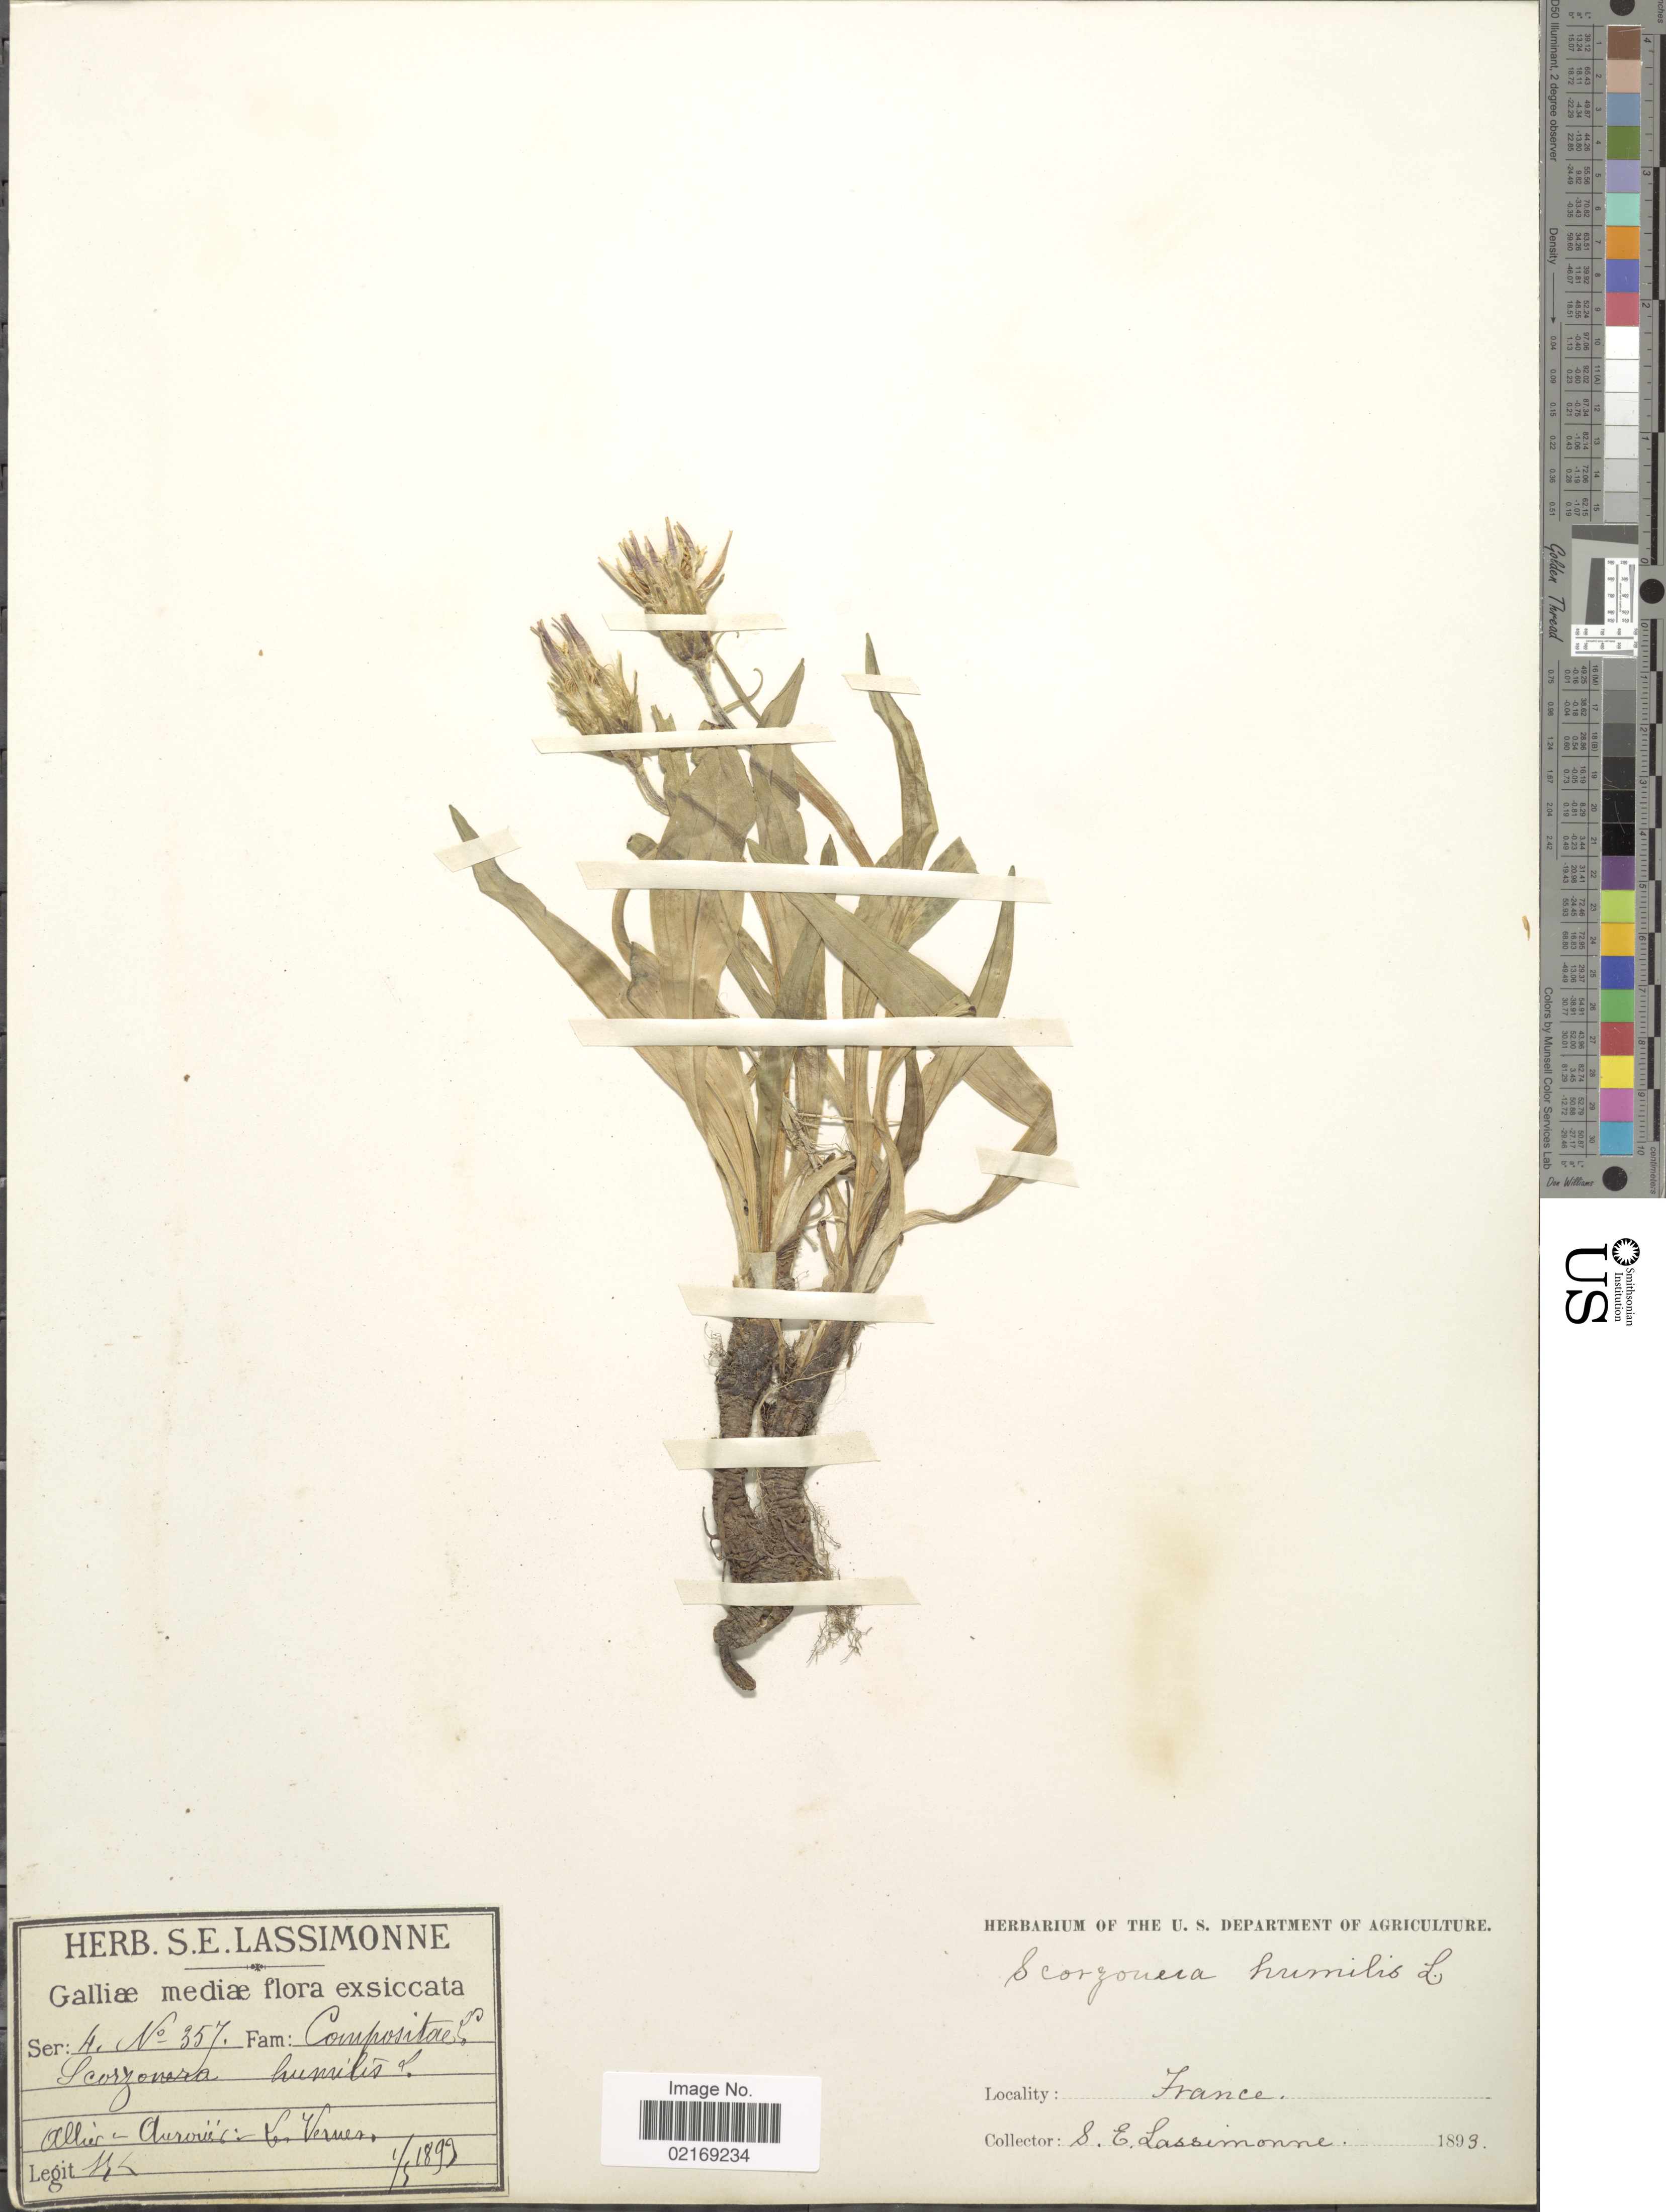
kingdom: Plantae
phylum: Tracheophyta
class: Magnoliopsida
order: Asterales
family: Asteraceae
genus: Scorzonera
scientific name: Scorzonera humilis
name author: L.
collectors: S. Lassimonne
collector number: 357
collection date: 1899-05-01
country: France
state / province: Auvergne-Rhône-Alpes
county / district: Allier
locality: Galliæ mediæ [Central France]. Allier - Aurouër: Les Vernes.